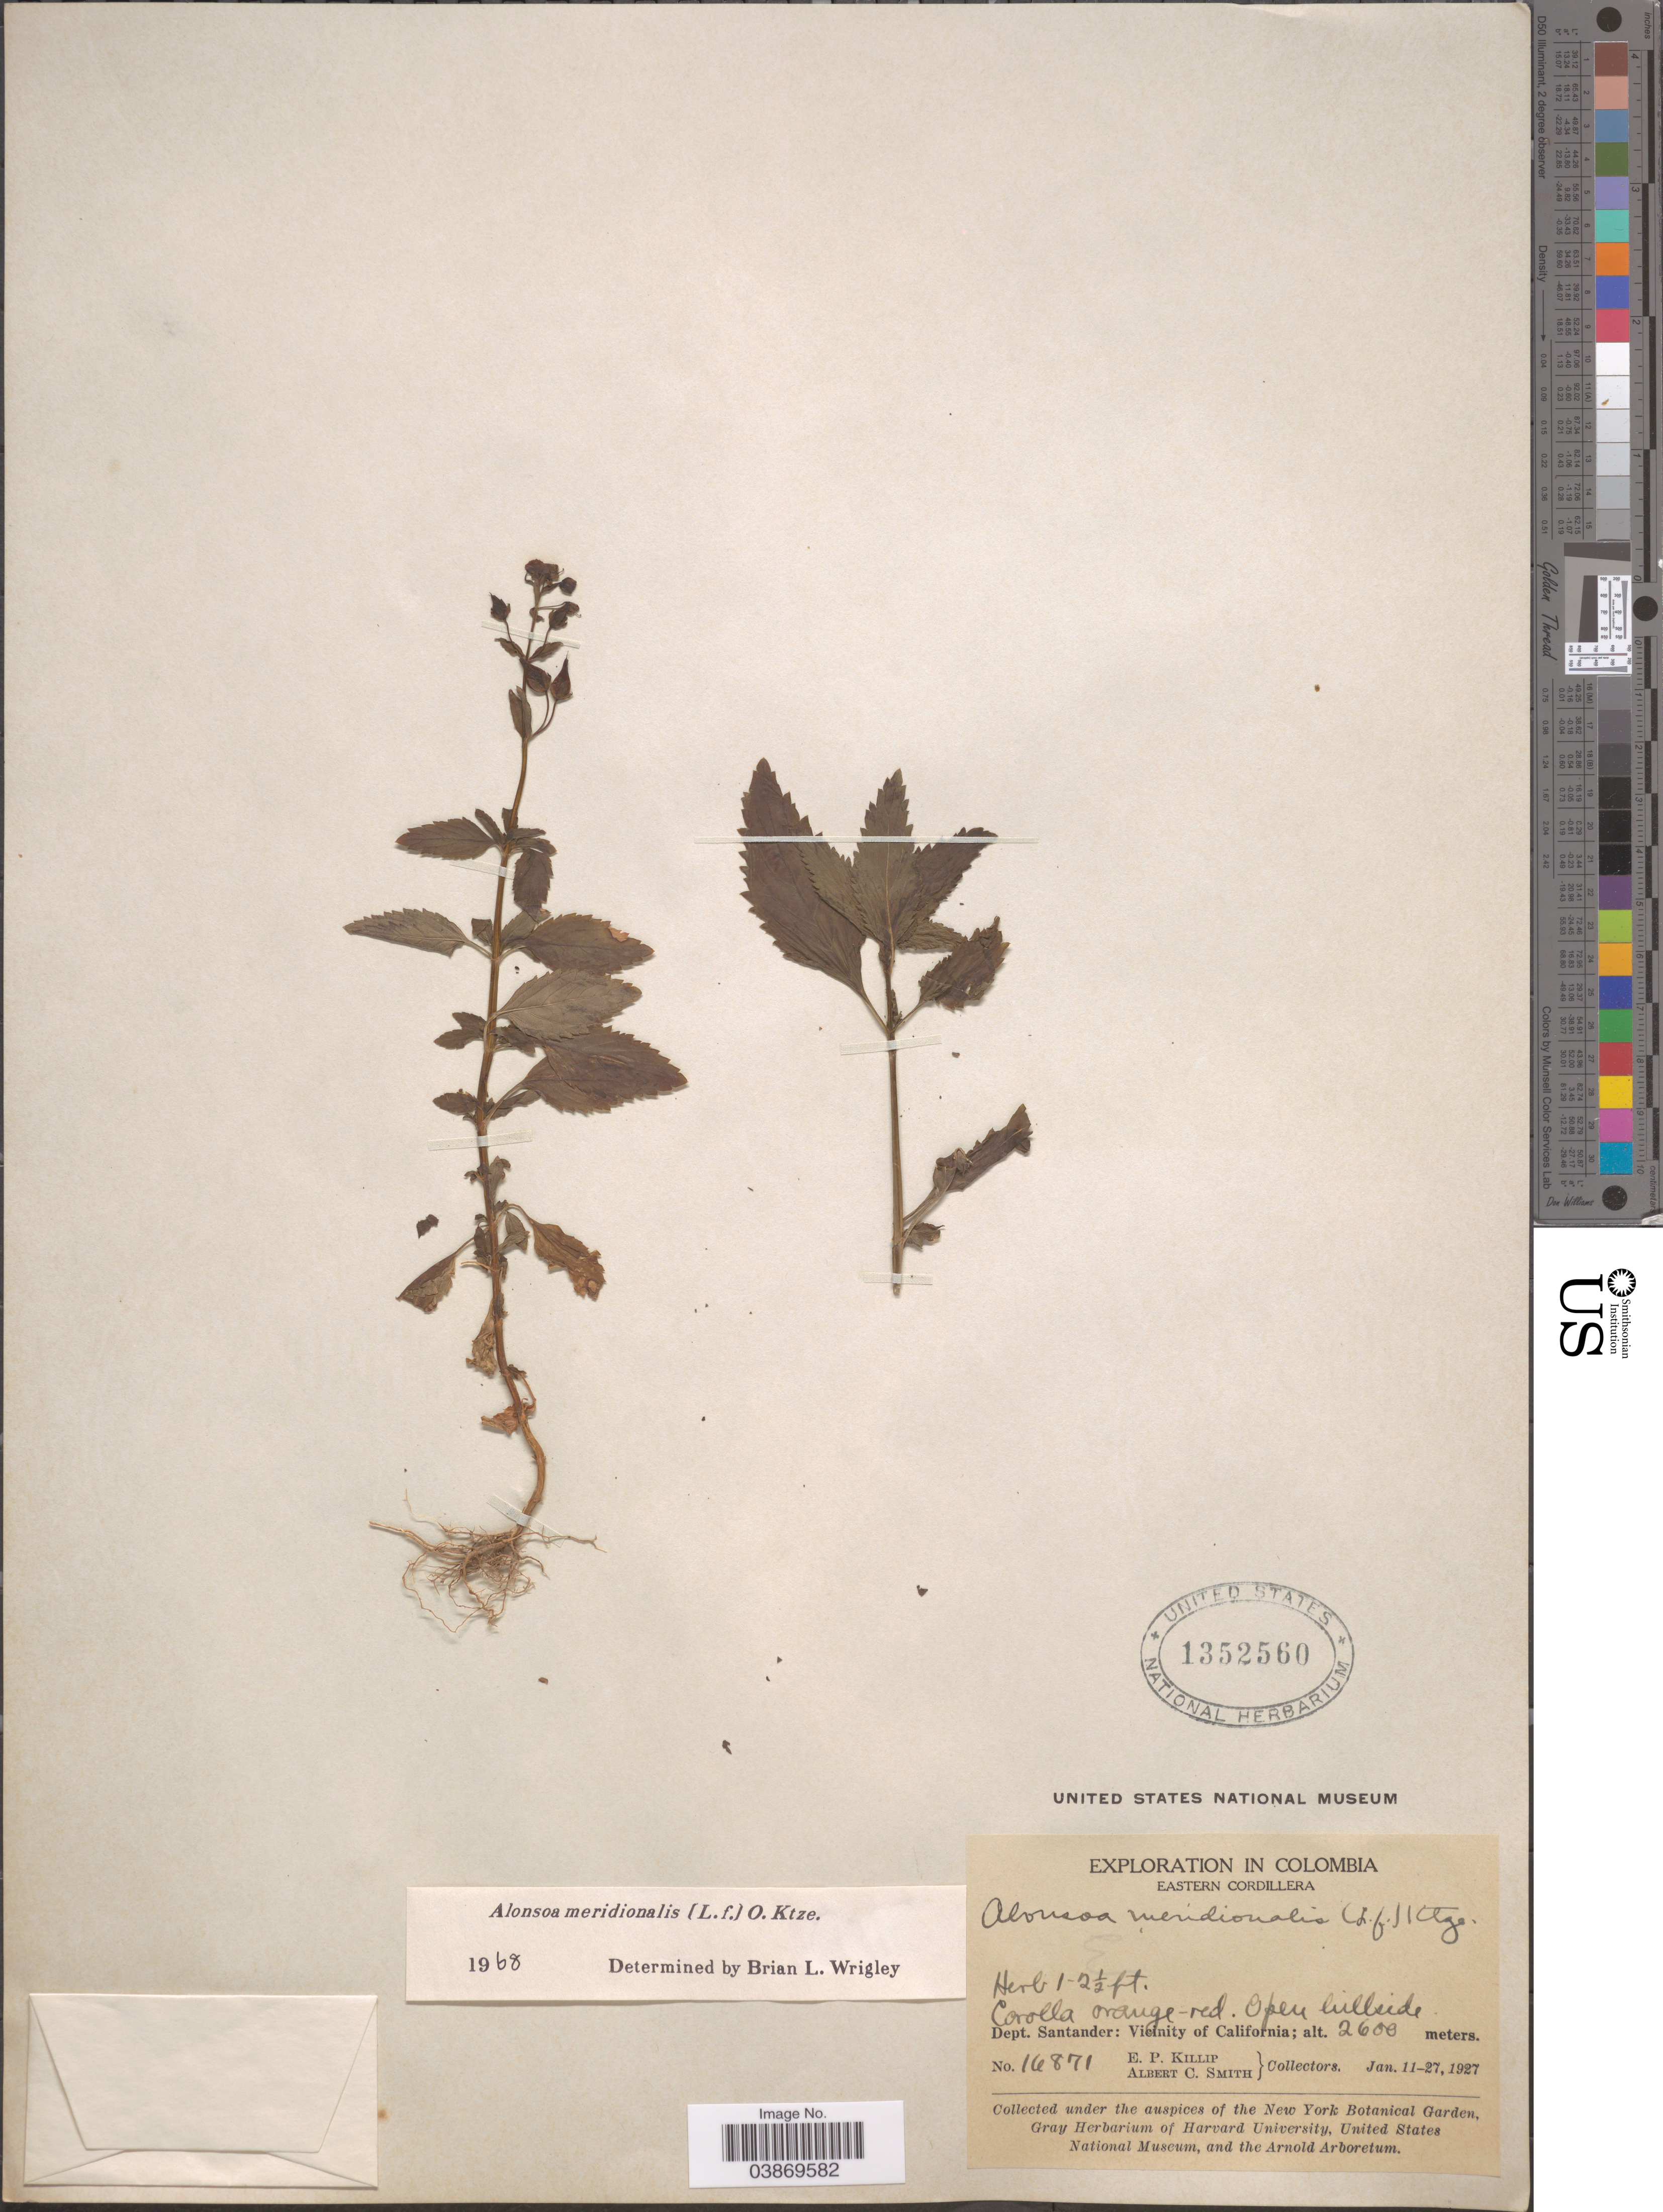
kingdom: Plantae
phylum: Tracheophyta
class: Magnoliopsida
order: Lamiales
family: Scrophulariaceae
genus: Alonsoa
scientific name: Alonsoa meridionalis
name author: (L. f.) Kuntze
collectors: E. P. Killip & A. C. Smith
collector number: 16871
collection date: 1927-01-11/1927-01-27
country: Colombia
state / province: Santander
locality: Eastern Cordillera. Open hillside. Dept. Santander: Vicinity of California.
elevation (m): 2600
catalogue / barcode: US 1352560